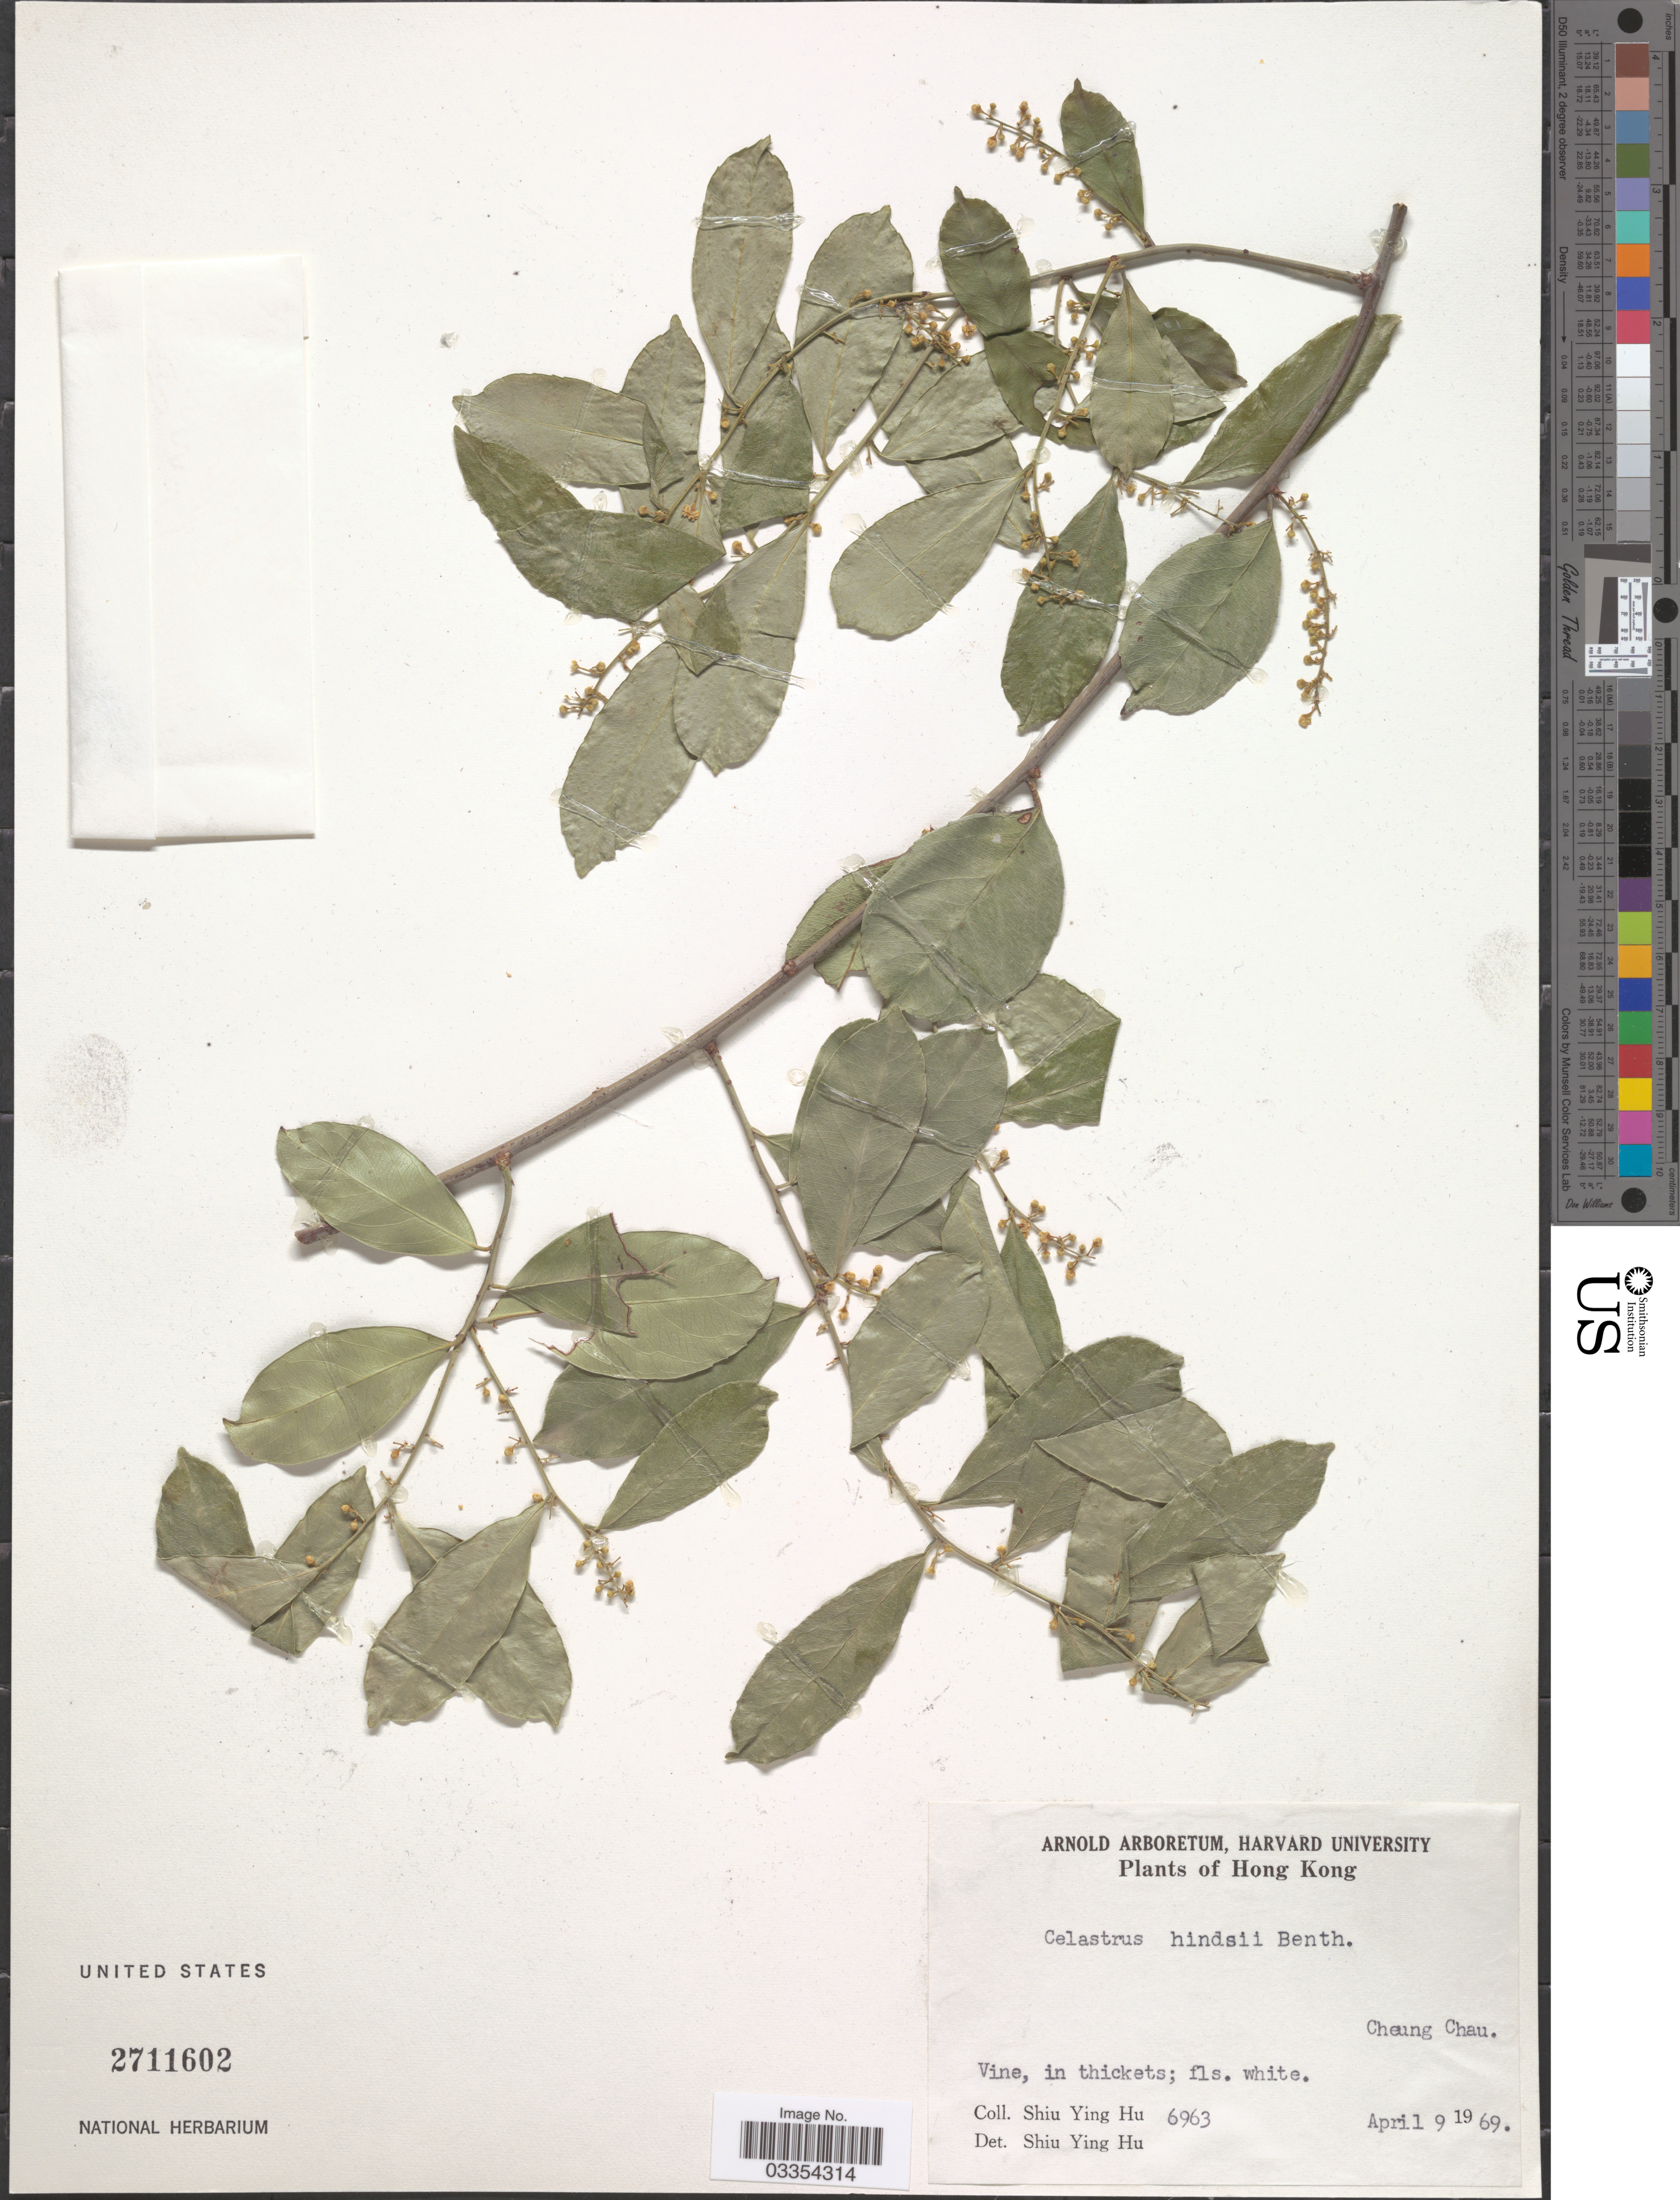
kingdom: Plantae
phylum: Tracheophyta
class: Magnoliopsida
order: Celastrales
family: Celastraceae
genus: Celastrus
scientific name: Celastrus hindsii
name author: Benth.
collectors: S. Y. Hu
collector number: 6963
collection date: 1969-04-09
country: China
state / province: Hong Kong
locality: Cheung Chau.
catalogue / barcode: US 2711602